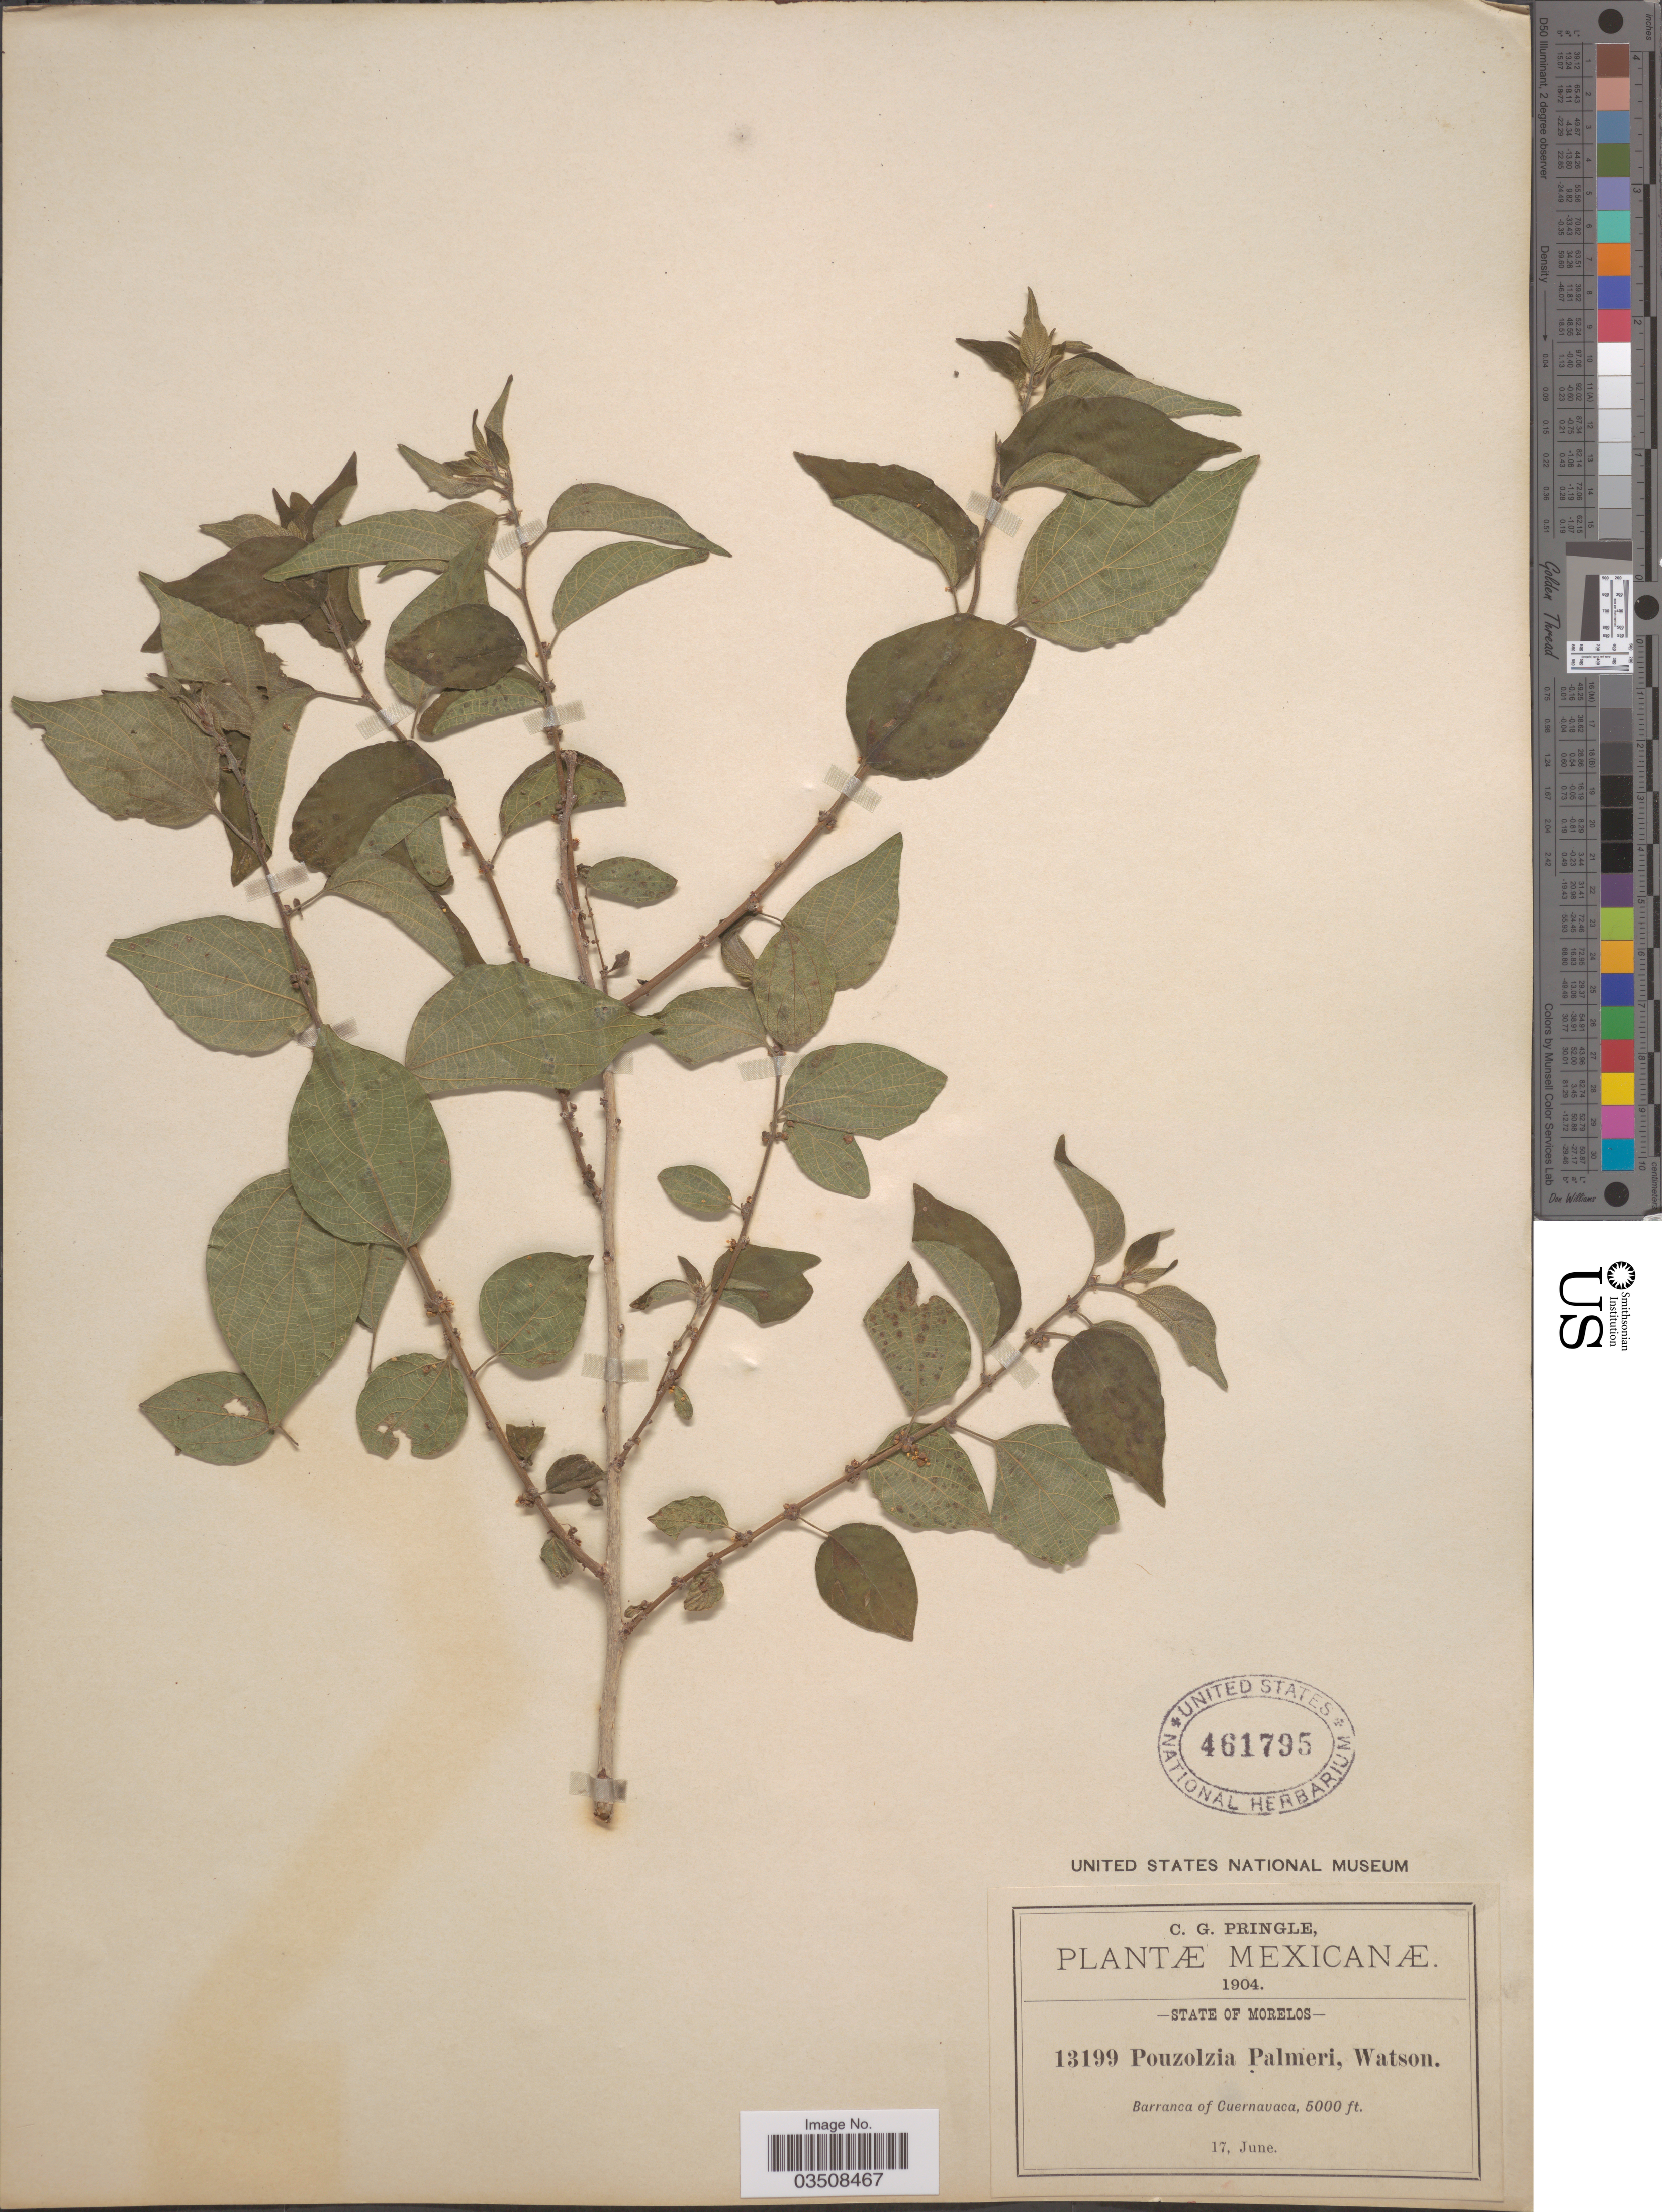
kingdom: Plantae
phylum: Tracheophyta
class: Magnoliopsida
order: Rosales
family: Urticaceae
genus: Pouzolzia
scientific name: Pouzolzia palmeri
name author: S. Watson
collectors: C. G. Pringle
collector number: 13199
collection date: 1904-06-17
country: Mexico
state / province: Morelos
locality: Barranca of Cuernavaca.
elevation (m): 1524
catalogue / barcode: US 461795